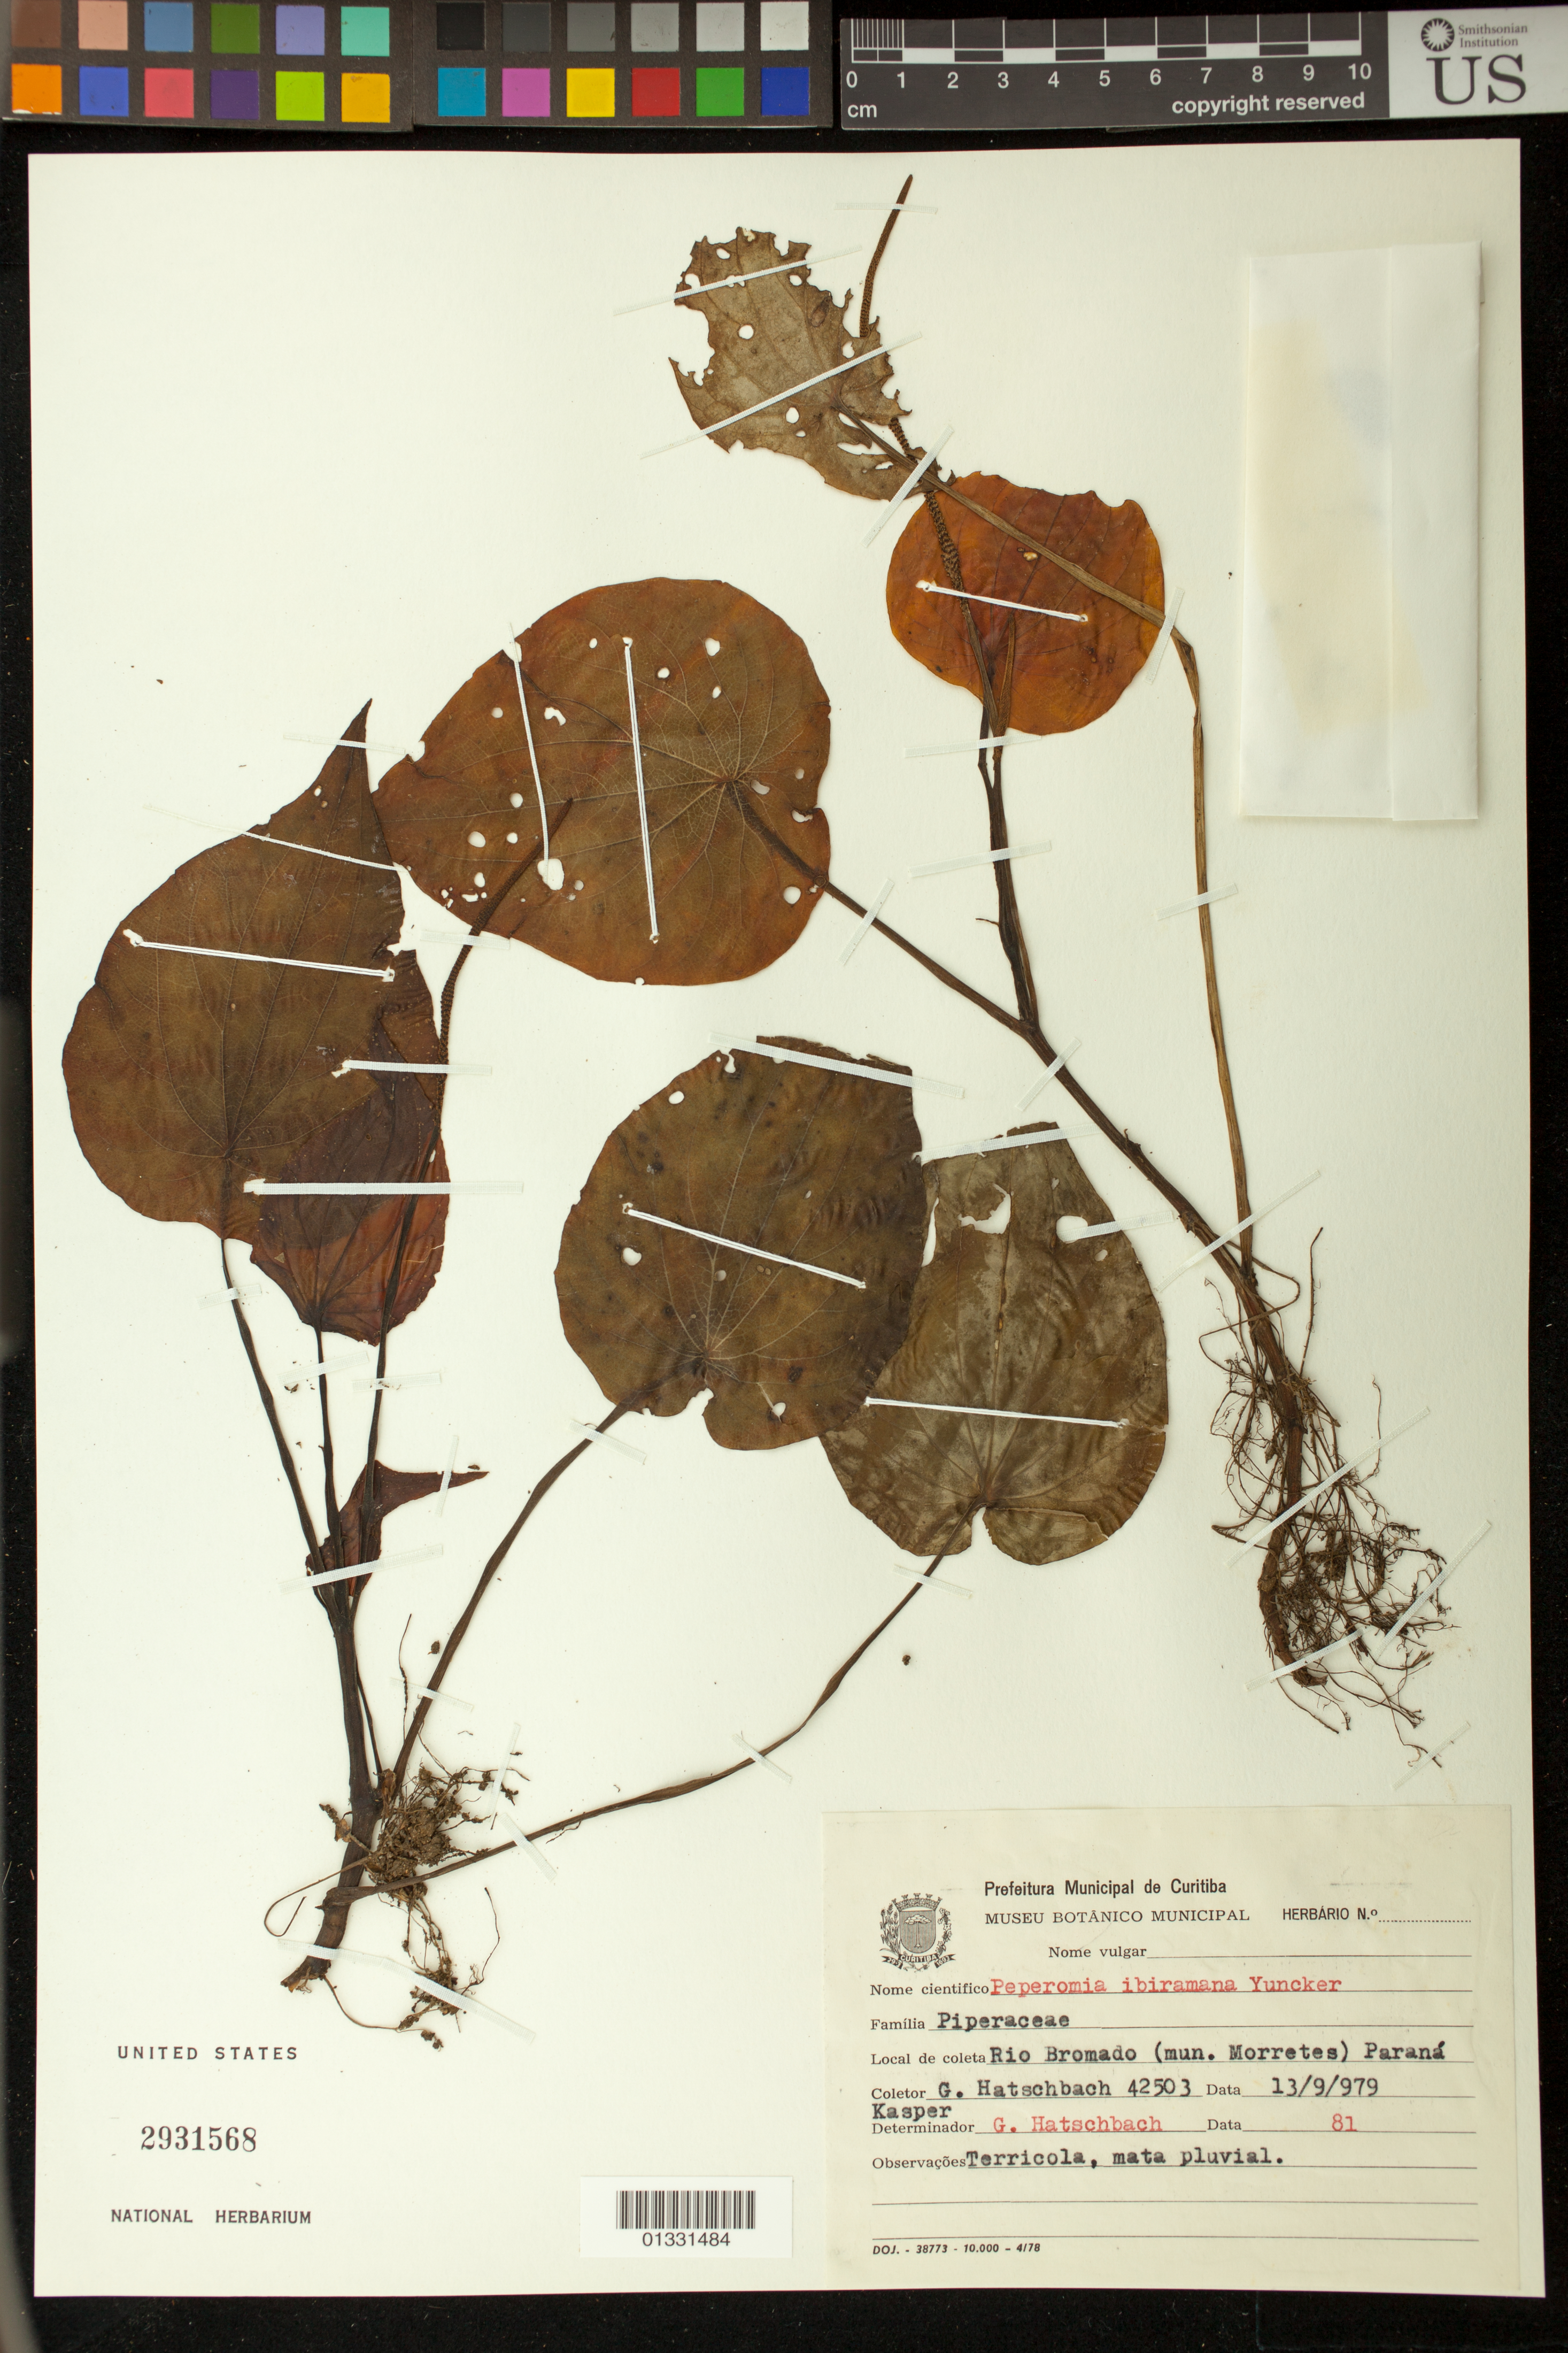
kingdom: Plantae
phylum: Tracheophyta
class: Magnoliopsida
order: Piperales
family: Piperaceae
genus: Peperomia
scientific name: Peperomia ibiramana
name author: Yunck.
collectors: G. Hatschbach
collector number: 42503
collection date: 1979-09-13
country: Brazil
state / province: Paraná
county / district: Morretes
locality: Rio Bromado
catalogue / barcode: US 2931568